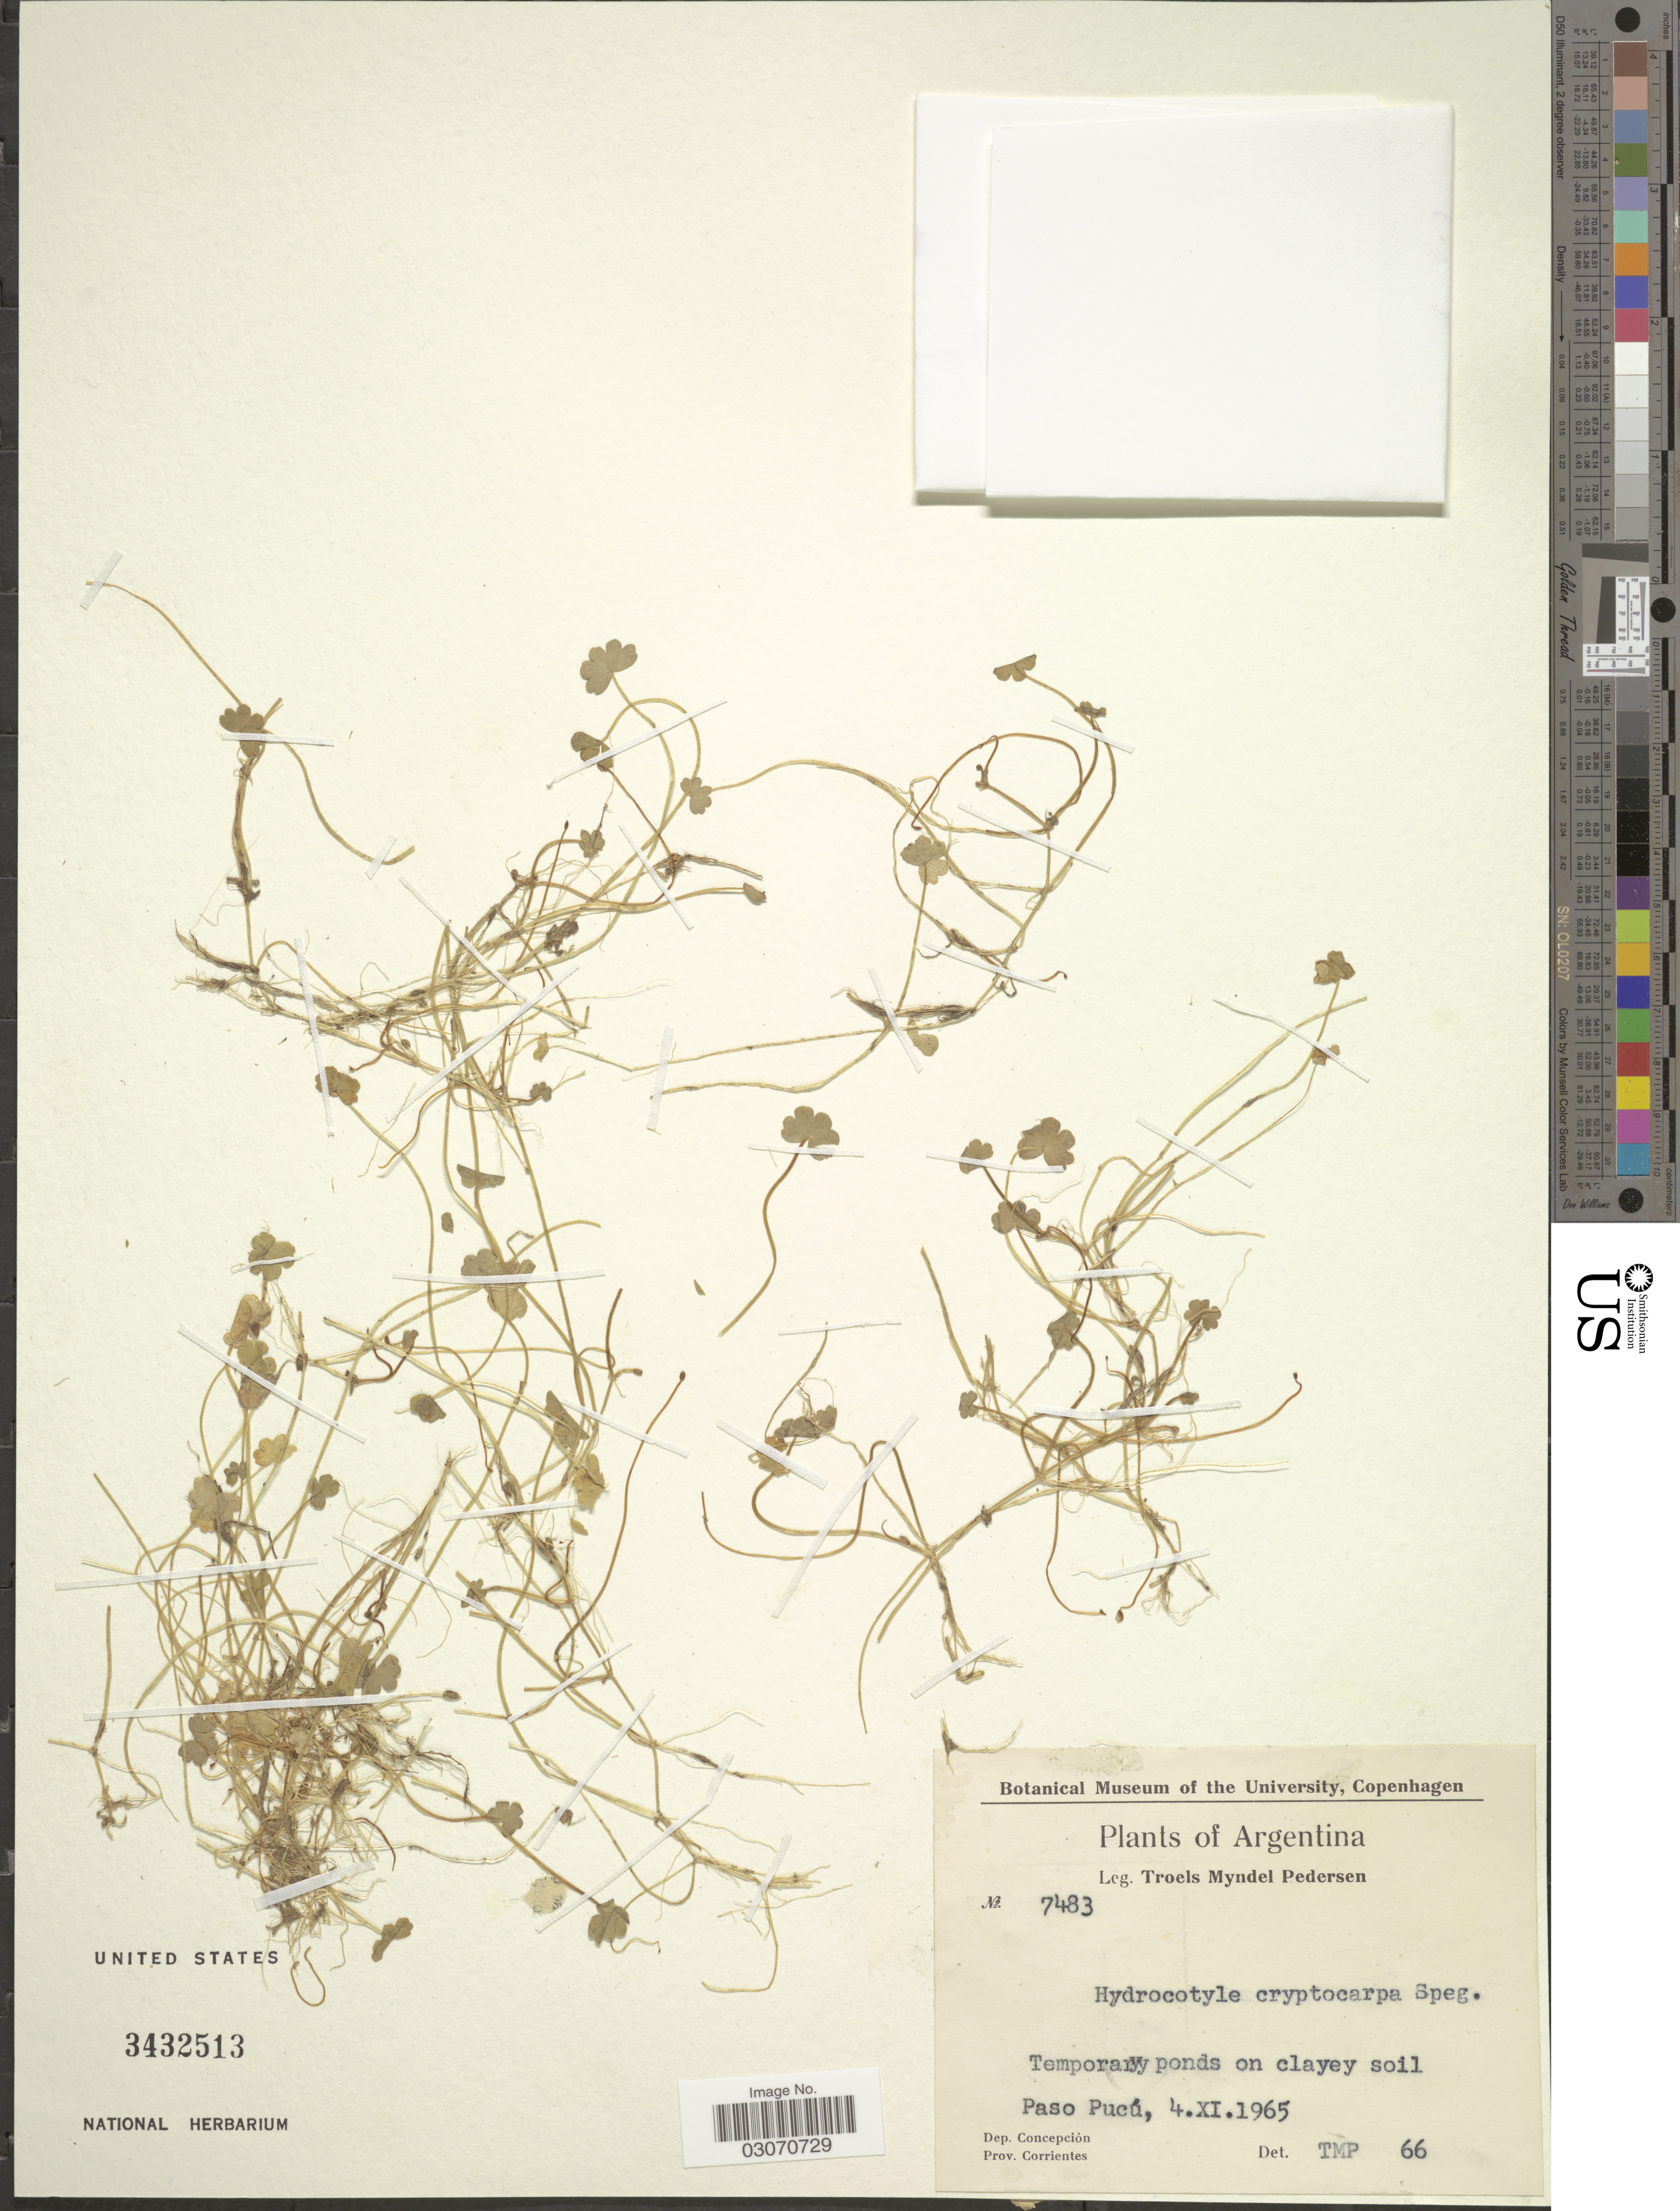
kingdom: Plantae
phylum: Tracheophyta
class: Magnoliopsida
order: Apiales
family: Araliaceae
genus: Hydrocotyle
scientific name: Hydrocotyle cryptocarpa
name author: Speg.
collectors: T. Pederson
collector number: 7483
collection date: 1965-11-04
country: Argentina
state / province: Corrientes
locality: Paso Pucú, Dep. Concepción, Prov. Corrientes.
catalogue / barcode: US 3432513